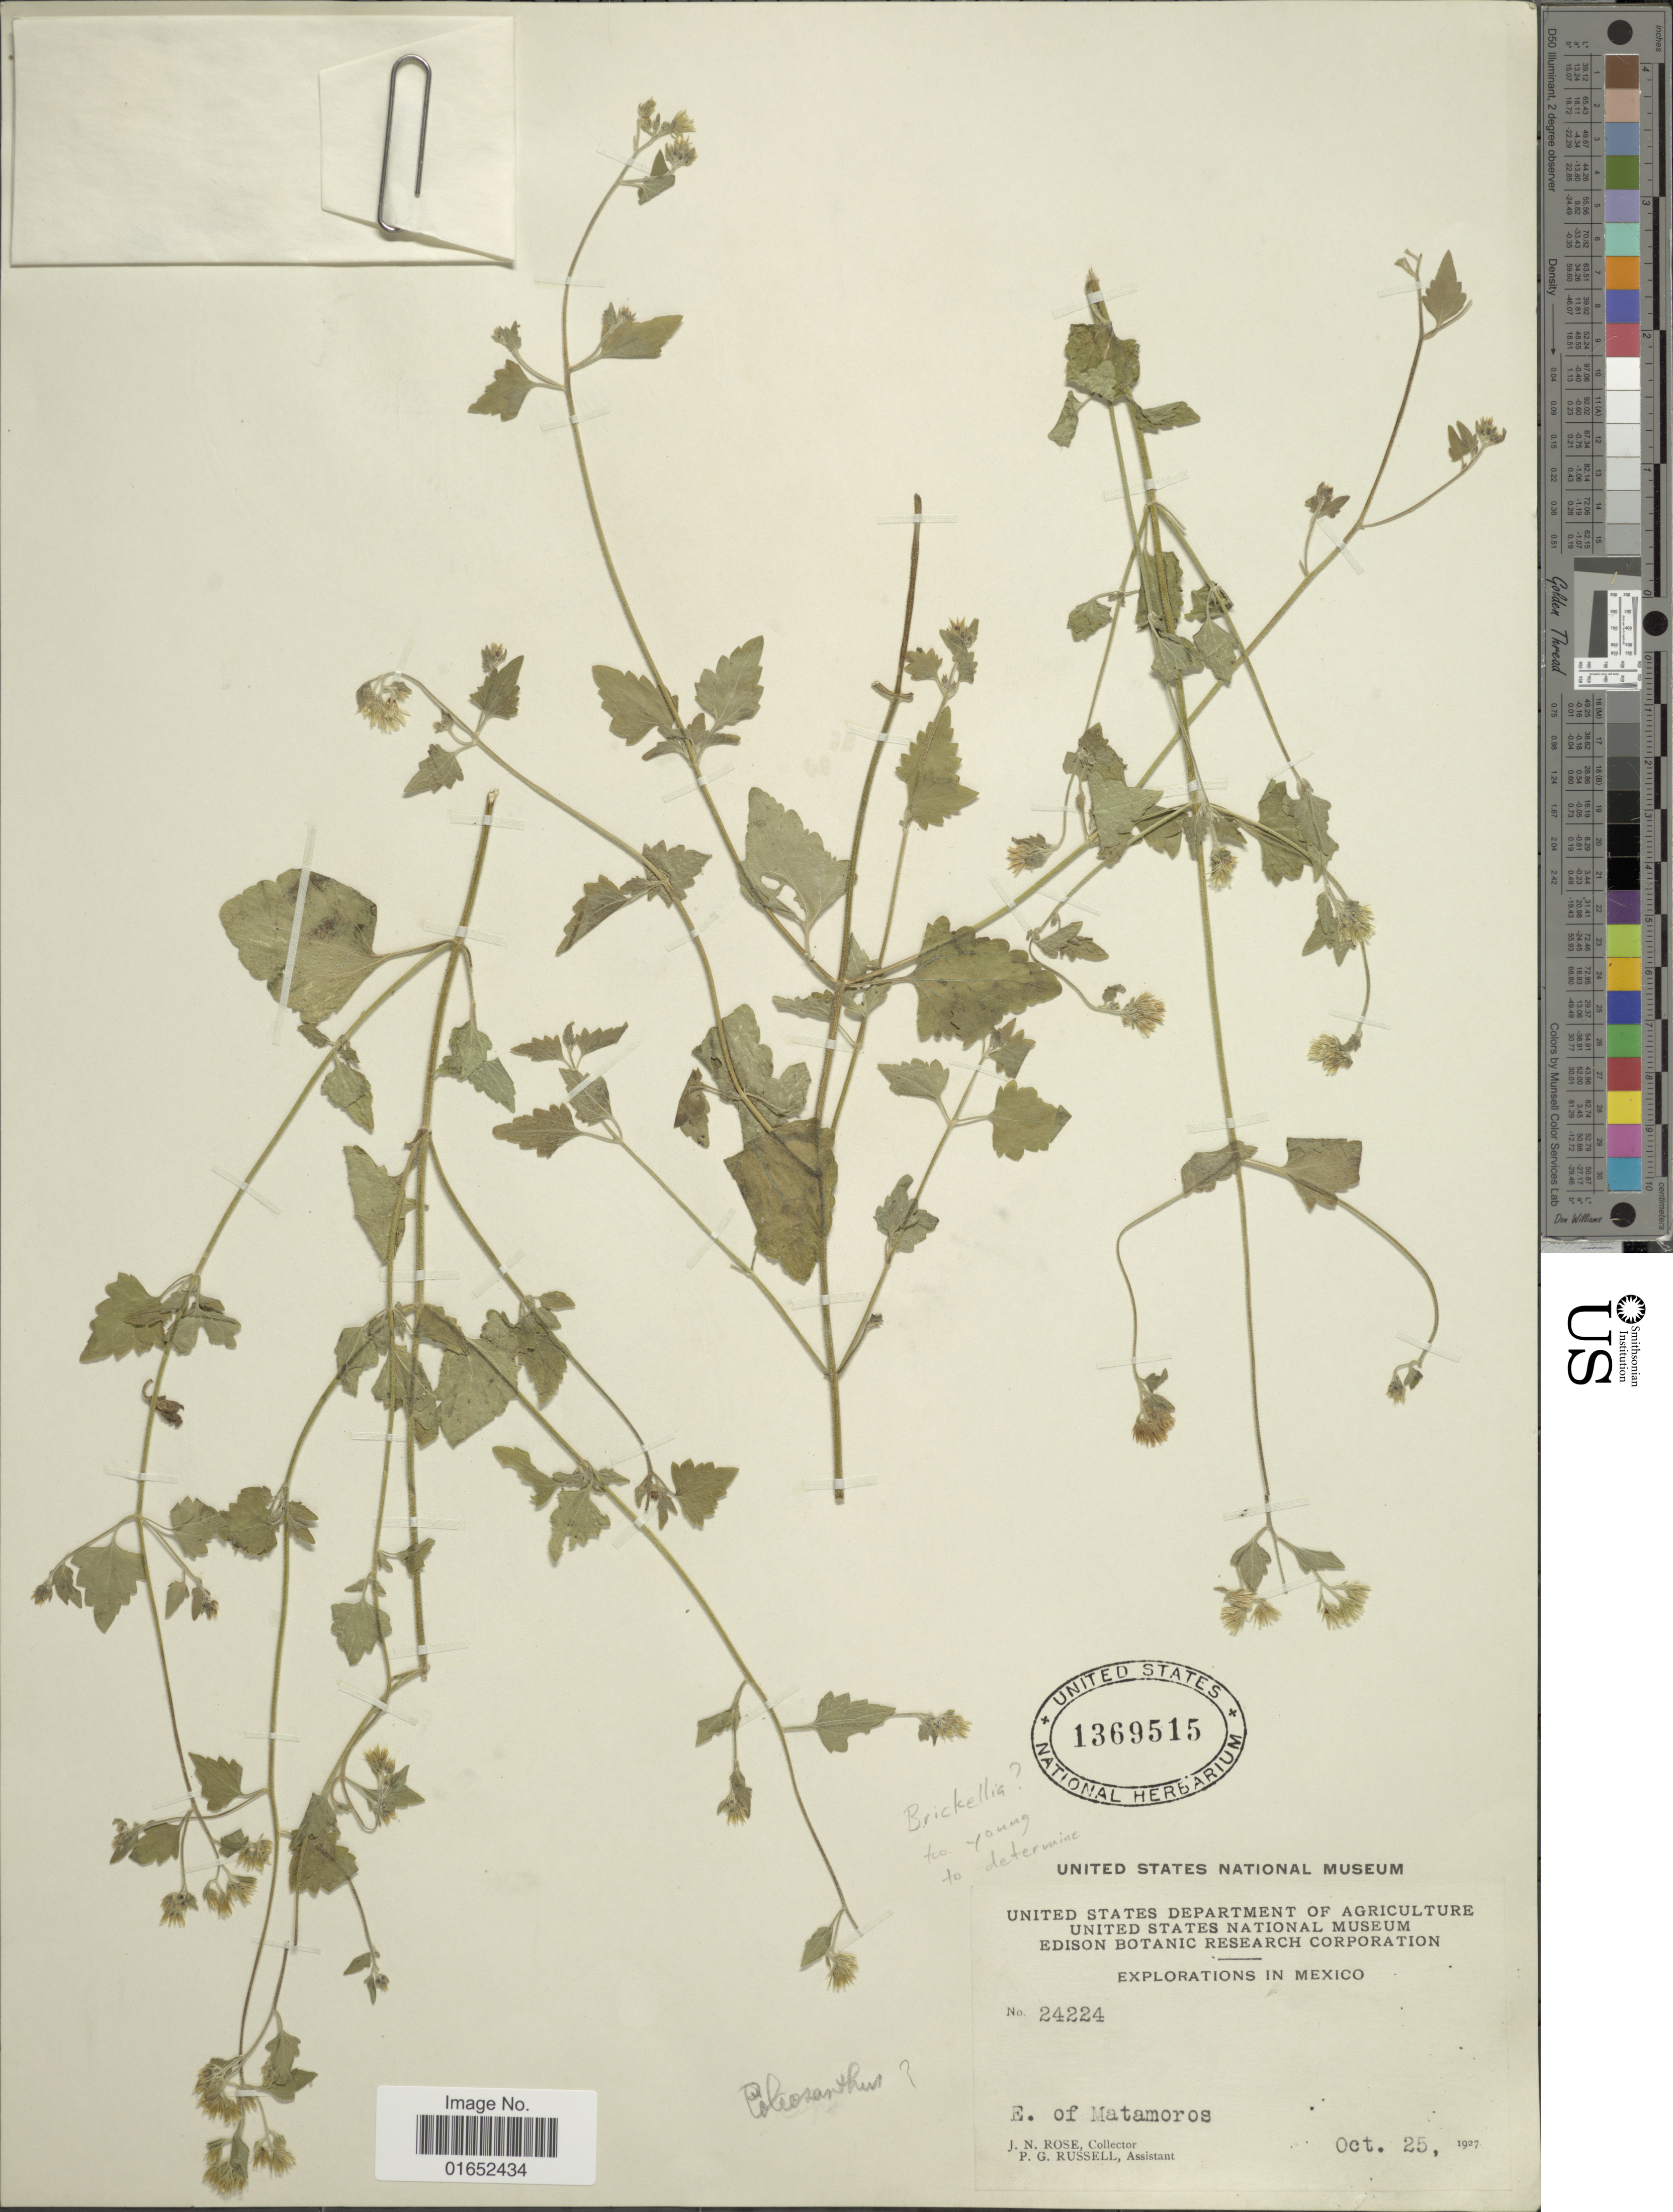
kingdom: Plantae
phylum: Tracheophyta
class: Magnoliopsida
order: Asterales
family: Asteraceae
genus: Brickellia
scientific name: Brickellia sp.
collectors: J. N. Rose & P. G. Russell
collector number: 24224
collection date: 1927-10-25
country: Mexico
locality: E. of Matamoros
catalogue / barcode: US 1369515